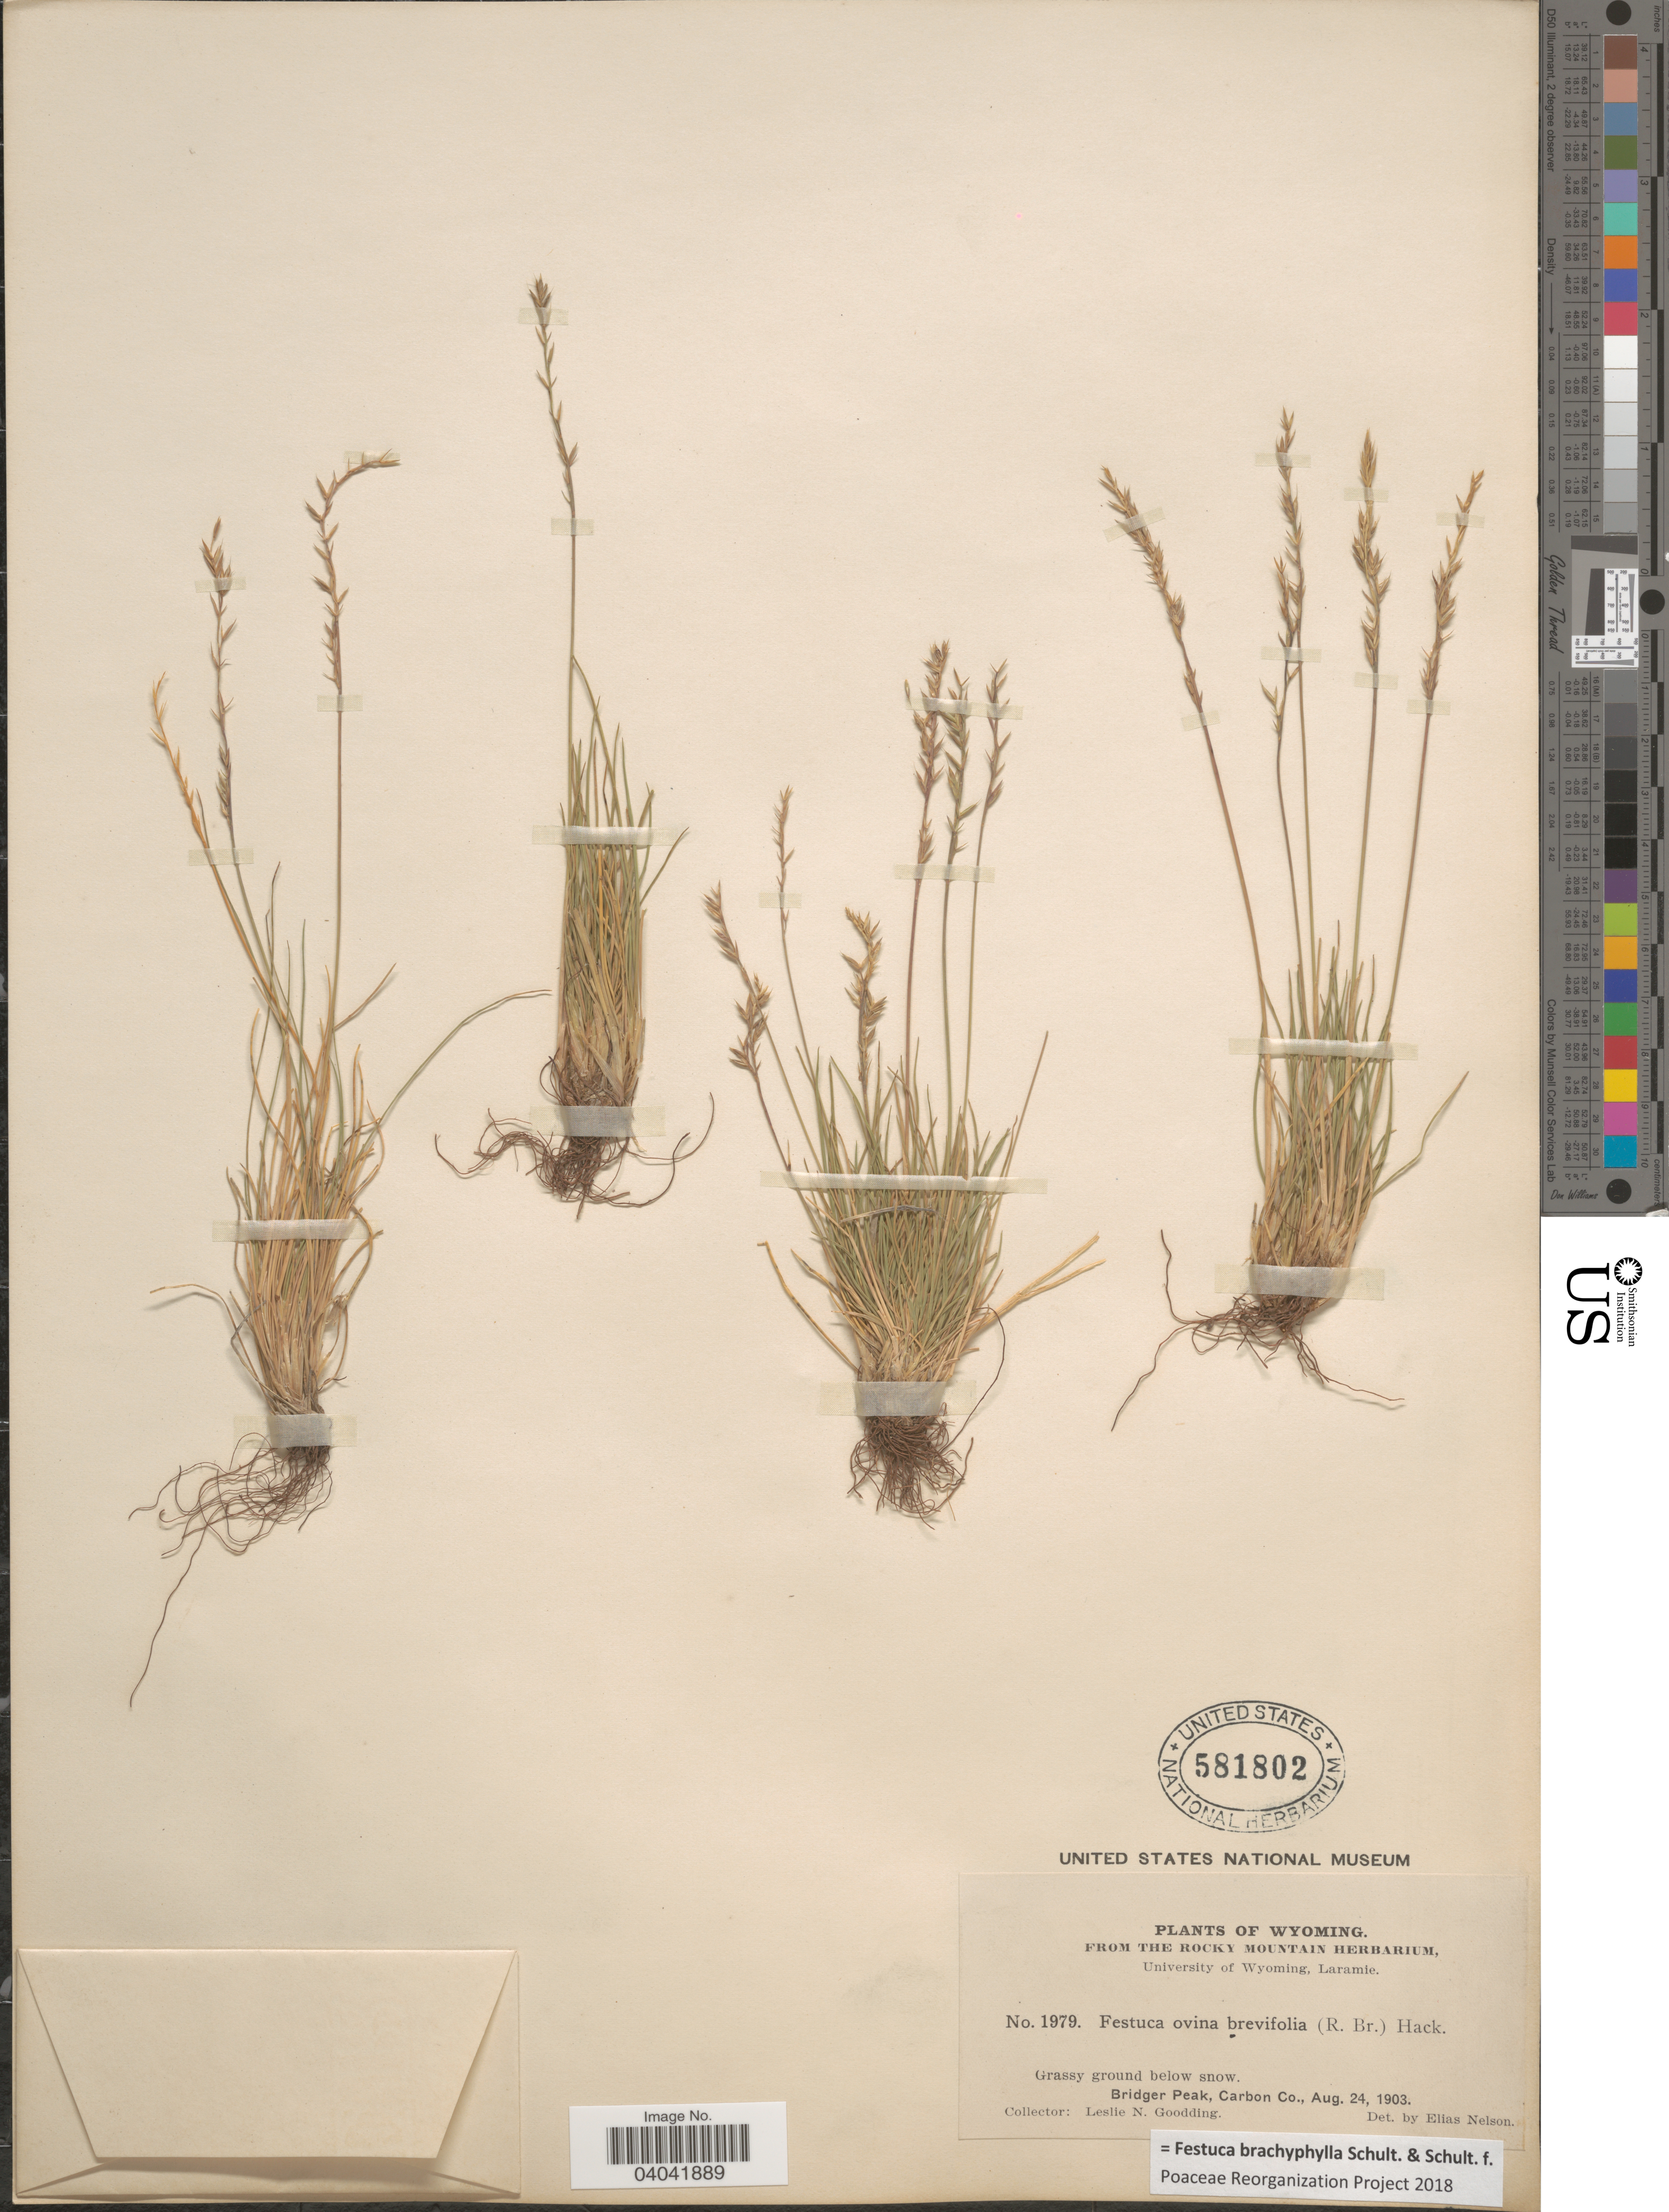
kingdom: Plantae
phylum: Tracheophyta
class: Liliopsida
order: Poales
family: Poaceae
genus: Festuca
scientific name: Festuca brachyphylla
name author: Schult. & Schult. f.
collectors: L. N. Goodding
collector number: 1979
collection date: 1903-08-24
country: United States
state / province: Wyoming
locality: Bridger Peak, Carbon Co.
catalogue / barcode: US 581802